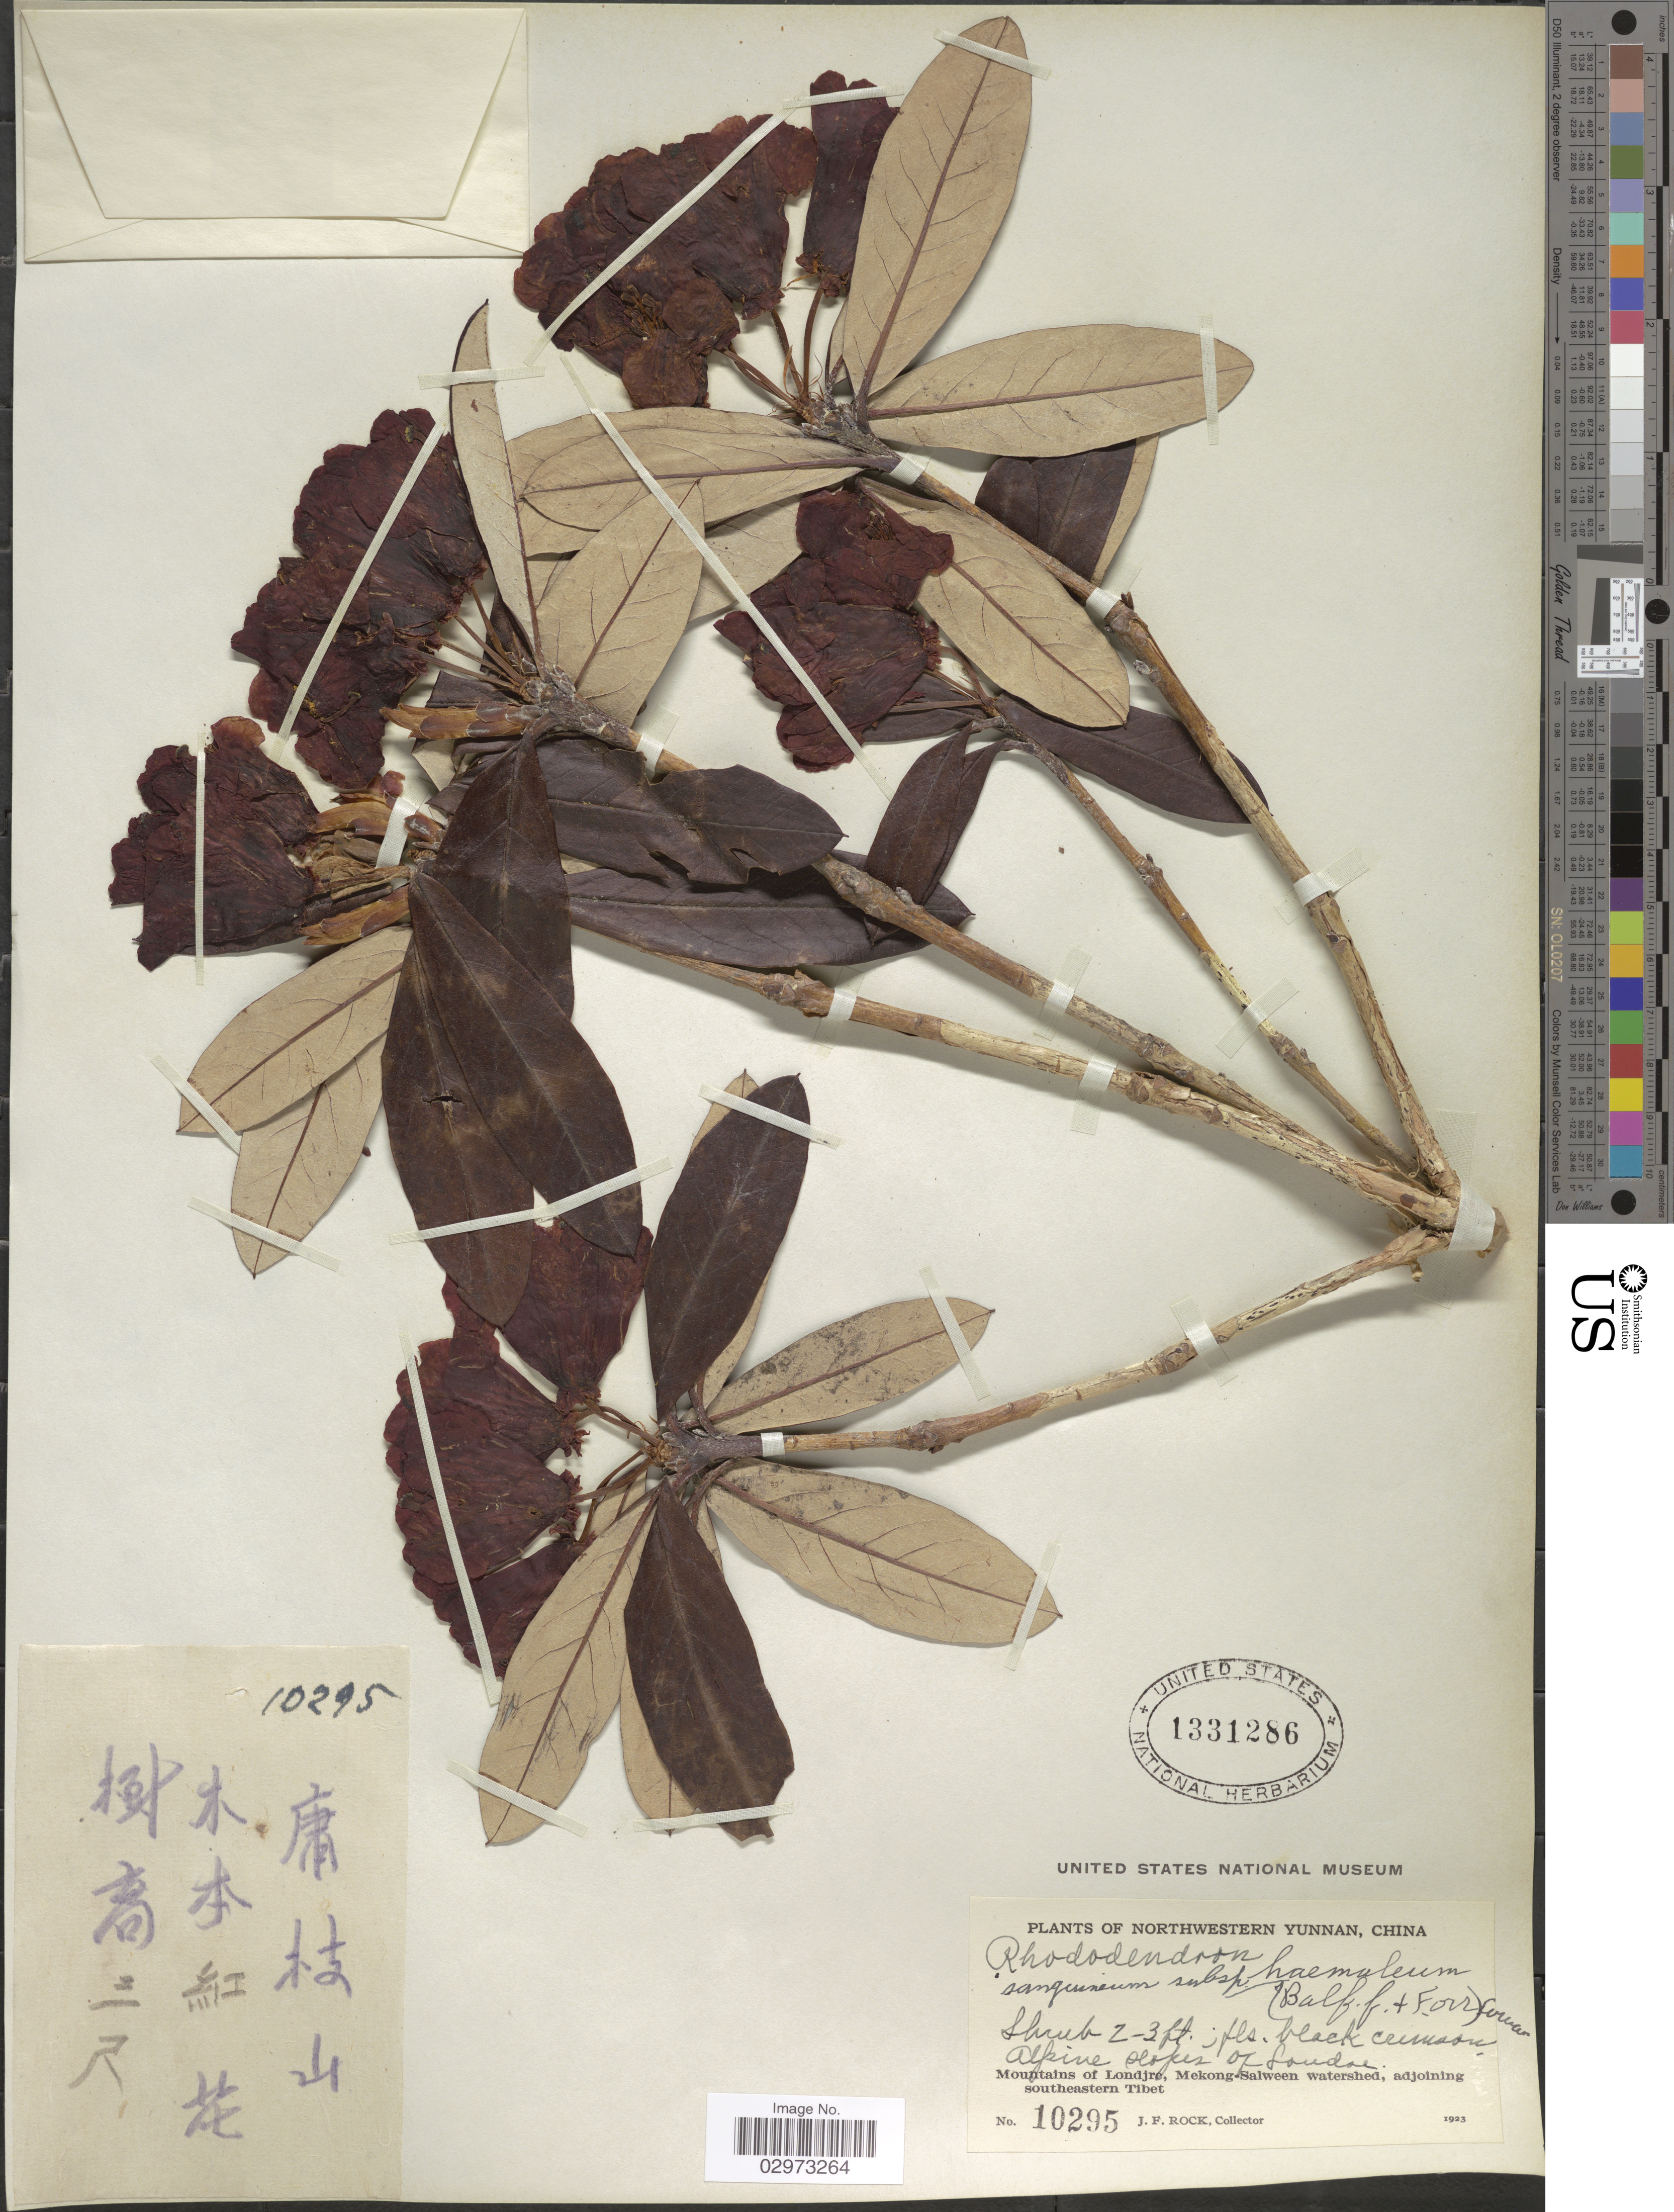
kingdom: Plantae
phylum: Tracheophyta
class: Magnoliopsida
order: Ericales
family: Ericaceae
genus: Rhododendron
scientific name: Rhododendron sanguineum subsp. haemaleum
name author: (Balf. f. & Forrest) Cowan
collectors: J. Rock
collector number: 10295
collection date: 1923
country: China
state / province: Yunnan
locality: Northwestern Yunnan. Alpine slopes of Londre. Mountains of Londjre, Mekong-Salween watershed, adjoining southeastern Tibet.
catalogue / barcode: US 1331286